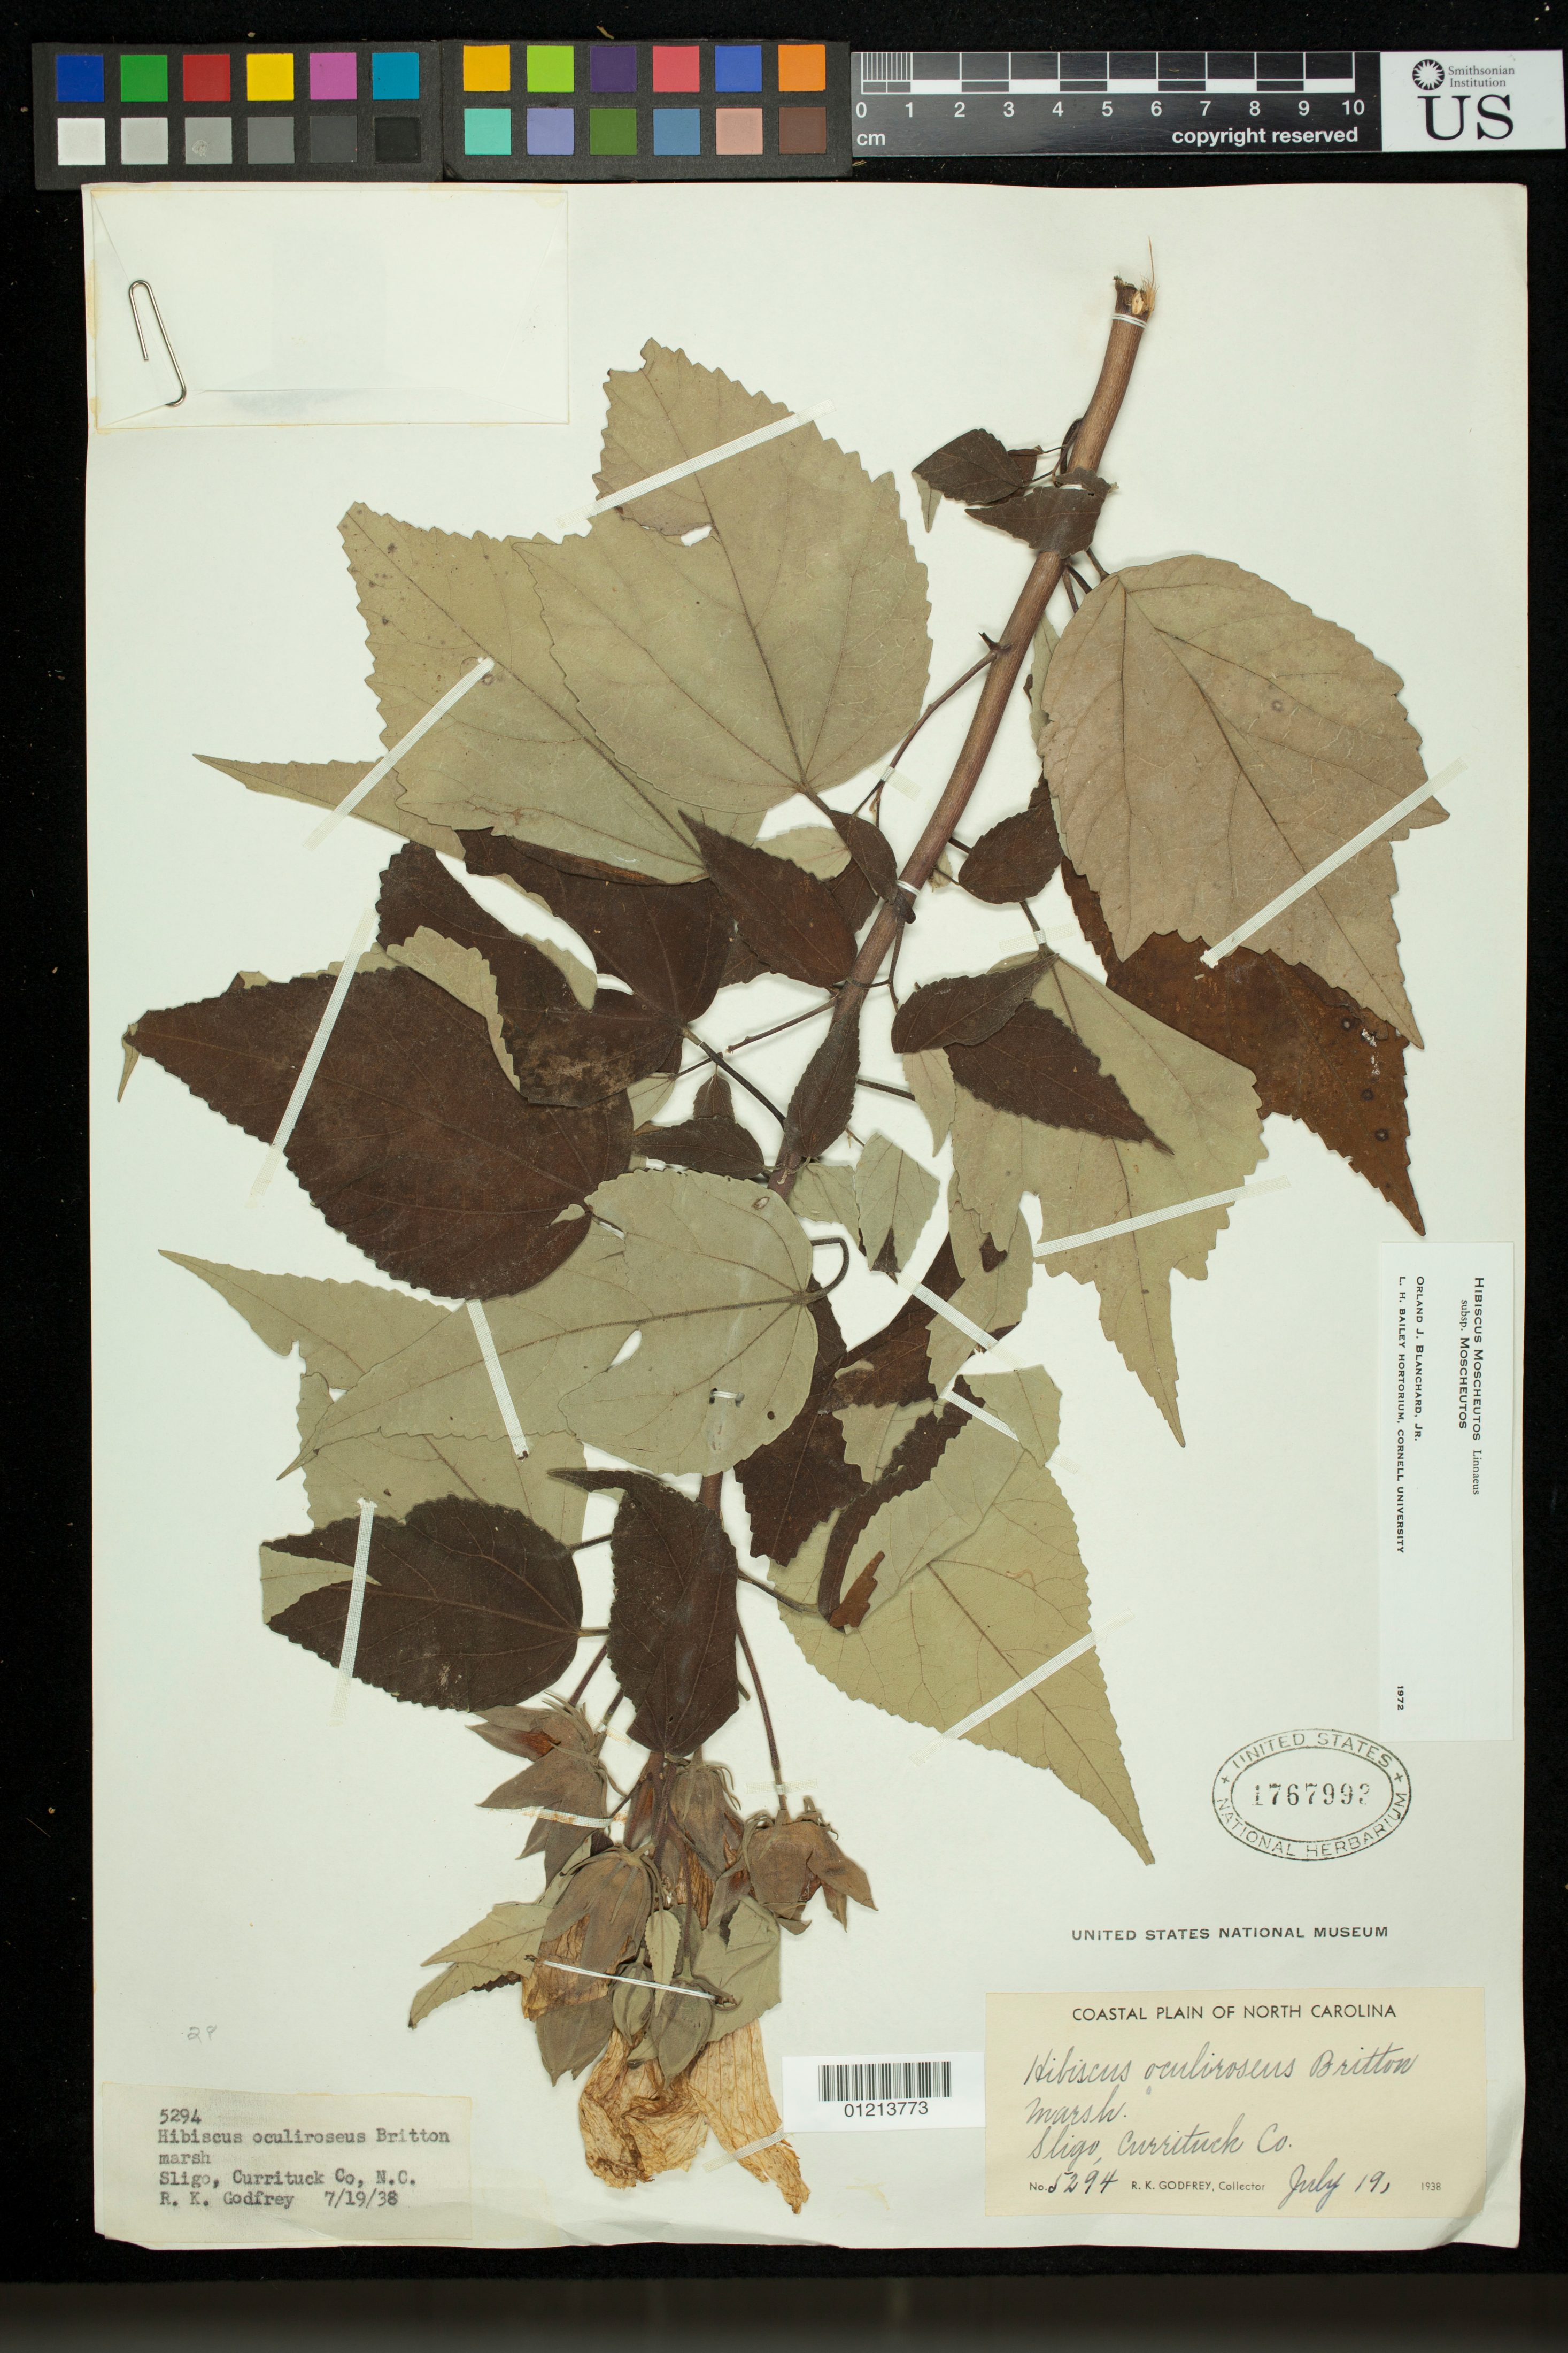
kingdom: Plantae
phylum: Tracheophyta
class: Magnoliopsida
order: Malvales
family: Malvaceae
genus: Hibiscus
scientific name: Hibiscus moscheutos subsp. moscheutos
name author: L.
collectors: R. K. Godfrey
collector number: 5294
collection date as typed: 19 Jul 1938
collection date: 1938-07-19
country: United States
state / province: North Carolina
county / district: Currituck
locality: Sligo, Currituck Co.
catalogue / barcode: US 1767993